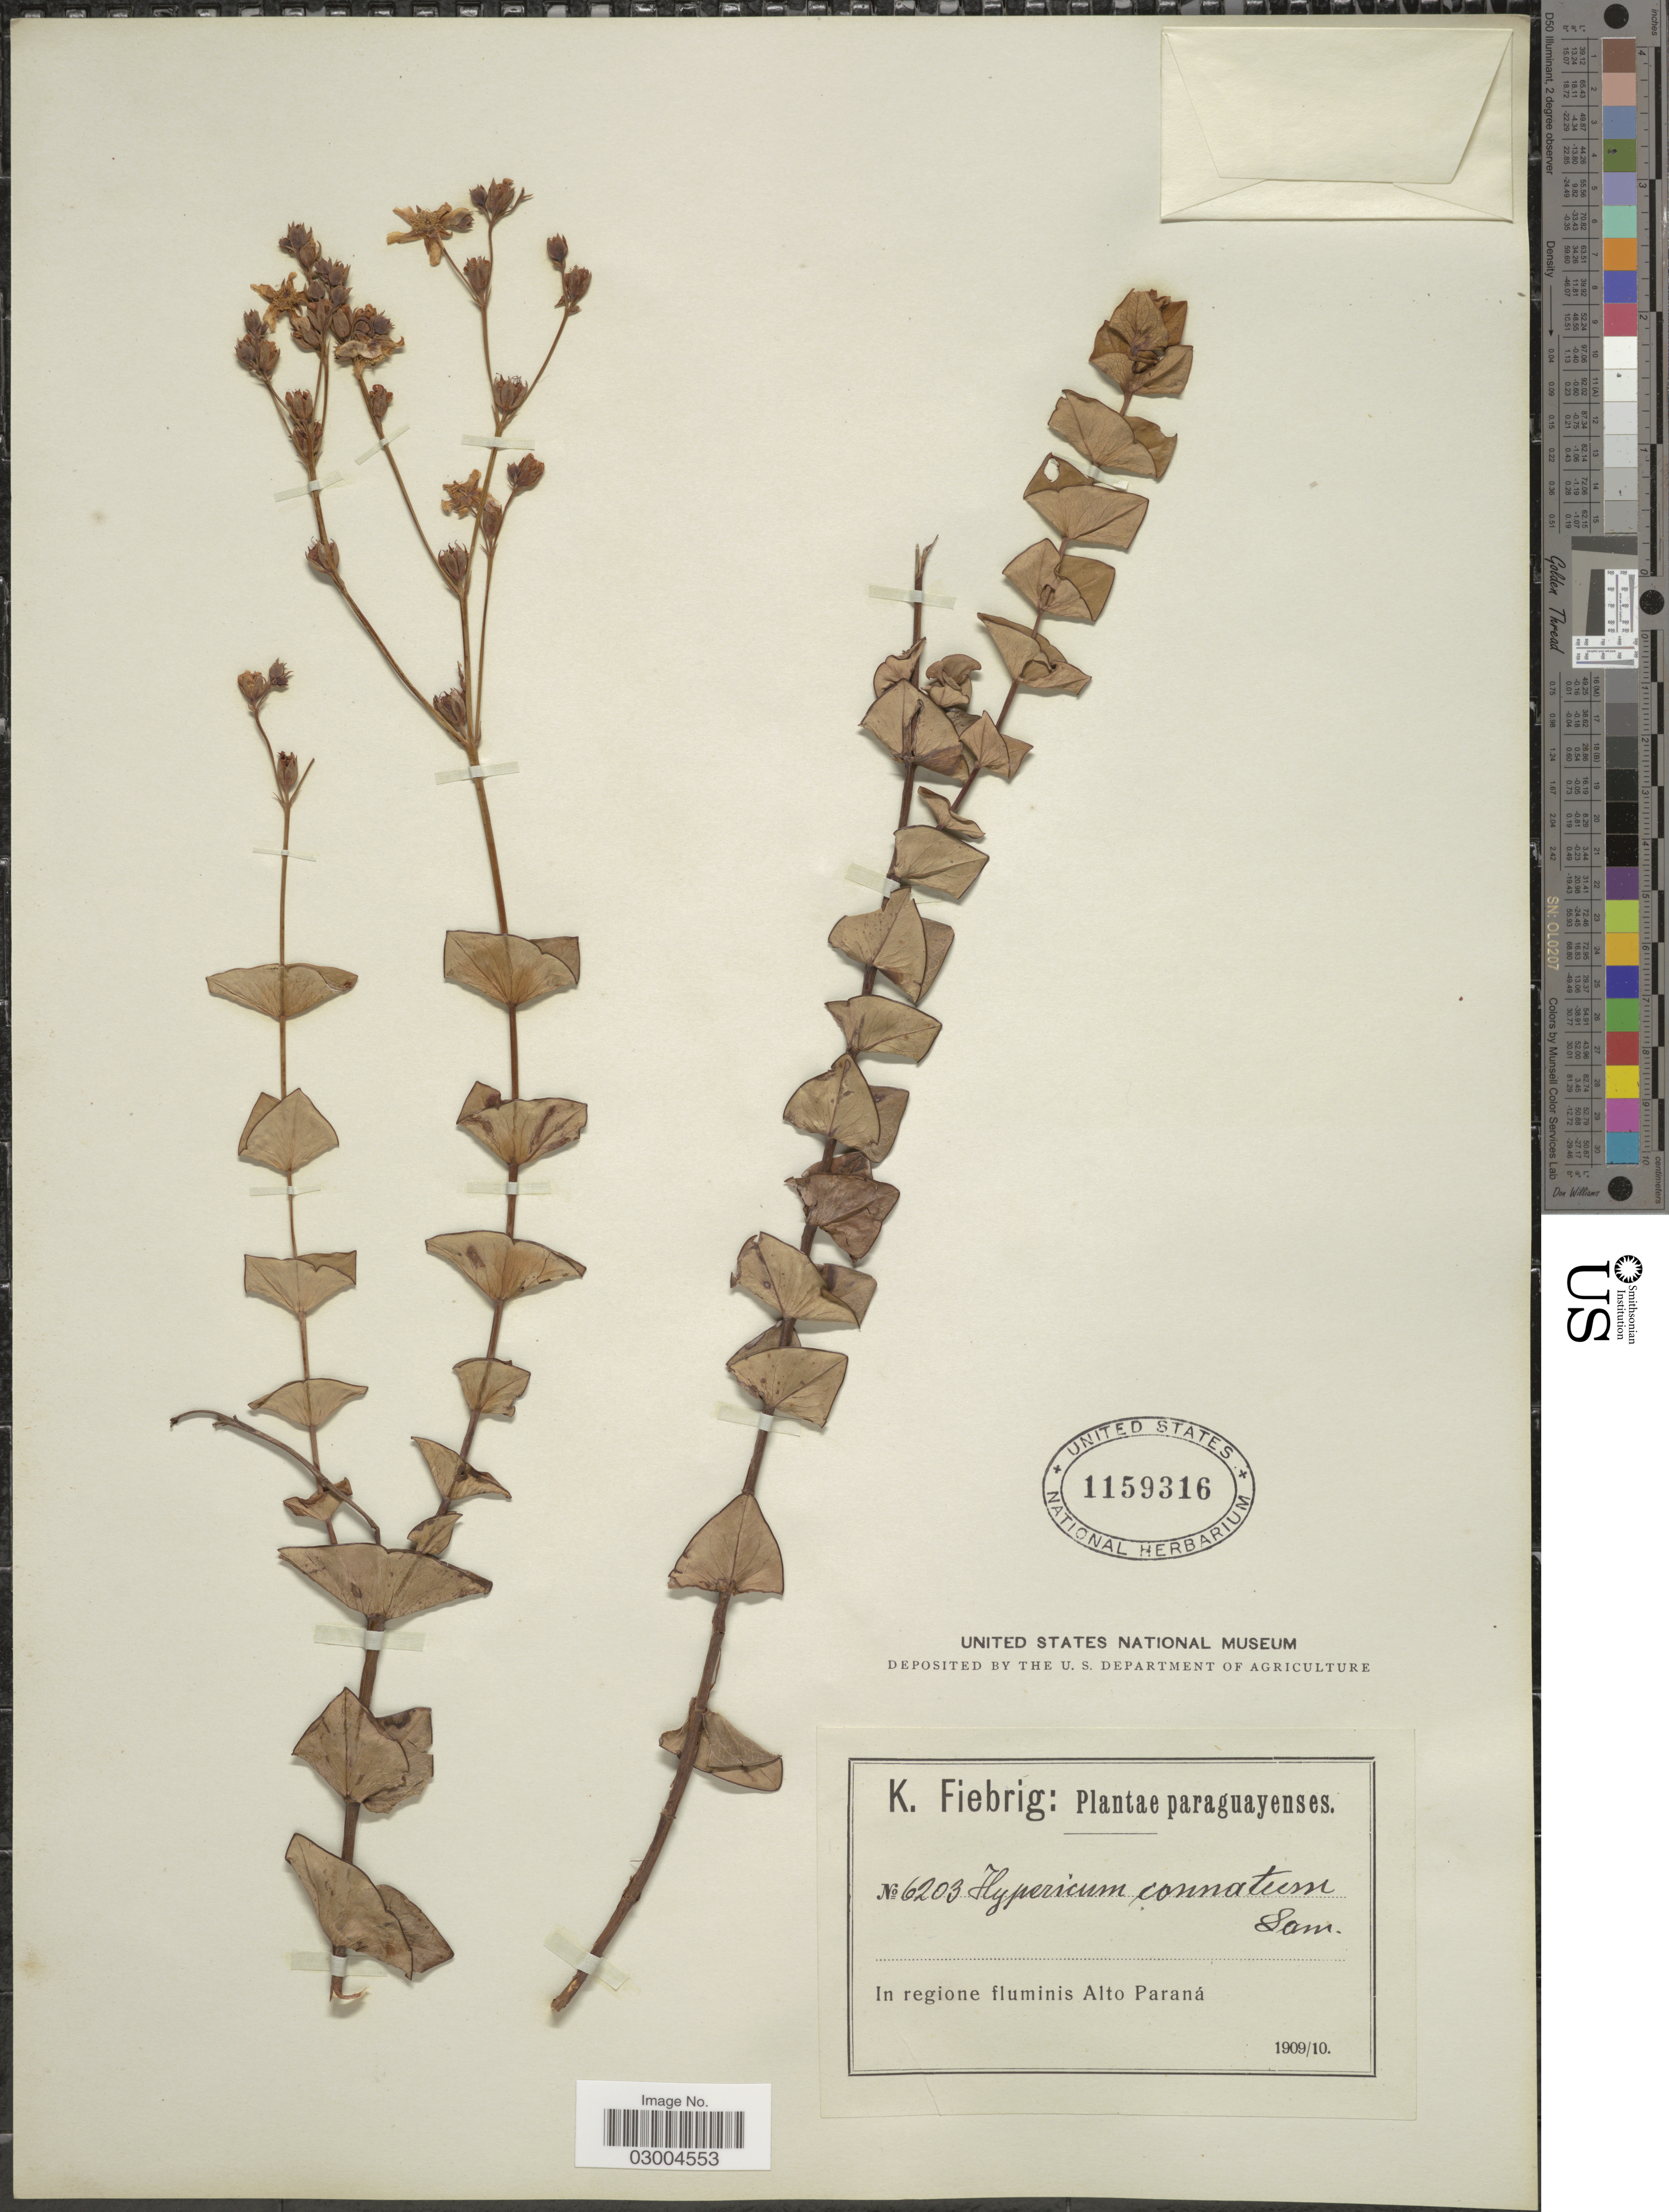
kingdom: Plantae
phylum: Tracheophyta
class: Magnoliopsida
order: Malpighiales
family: Hypericaceae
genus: Hypericum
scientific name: Hypericum connatum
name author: Lam.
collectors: K. Fiebrig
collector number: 6203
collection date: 1909/1910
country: Paraguay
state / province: Alto Parana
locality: In regione fluminis Alto Paraná.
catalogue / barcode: US 1159316